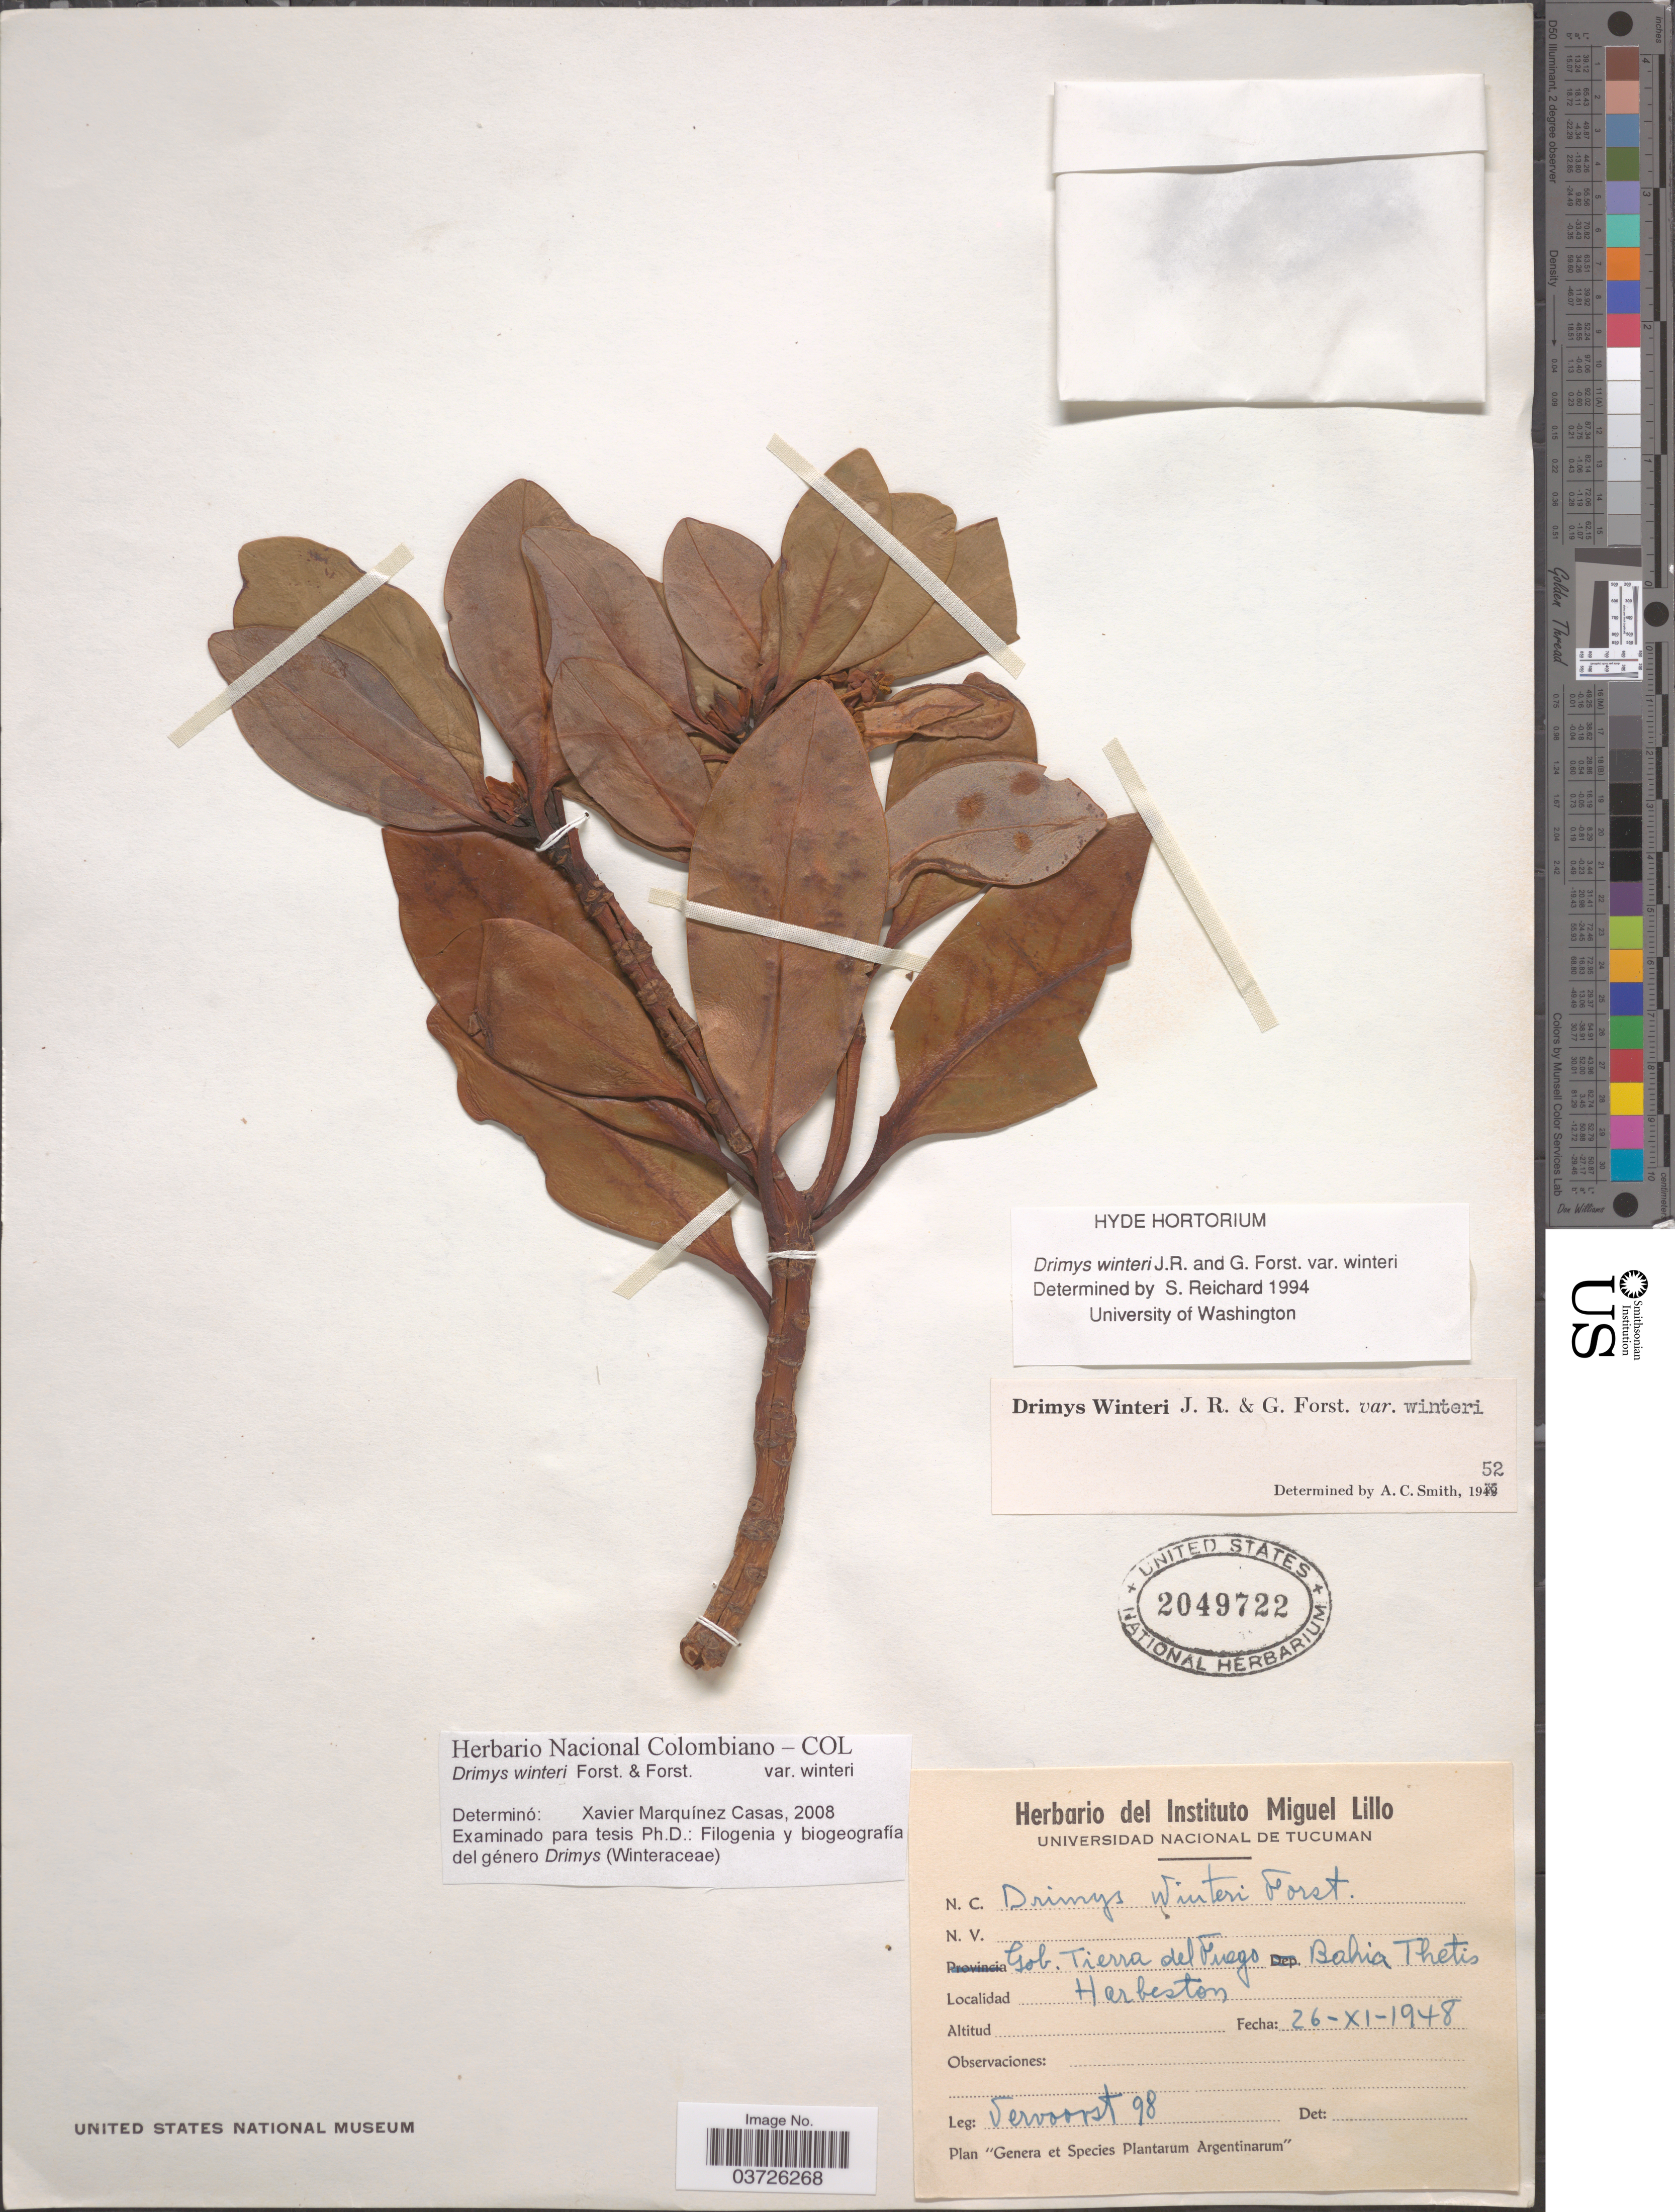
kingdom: Plantae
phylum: Tracheophyta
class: Magnoliopsida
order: Canellales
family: Winteraceae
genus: Drimys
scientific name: Drimys winteri var. winteri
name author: J.R. Forst. & G. Forst.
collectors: Vervoorst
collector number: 98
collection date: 1948-11-26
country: Argentina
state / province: Tierra del Fuego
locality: Gob. Tierra del Fuego. Bahia Thetis. Harbeston.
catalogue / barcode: US 2049722